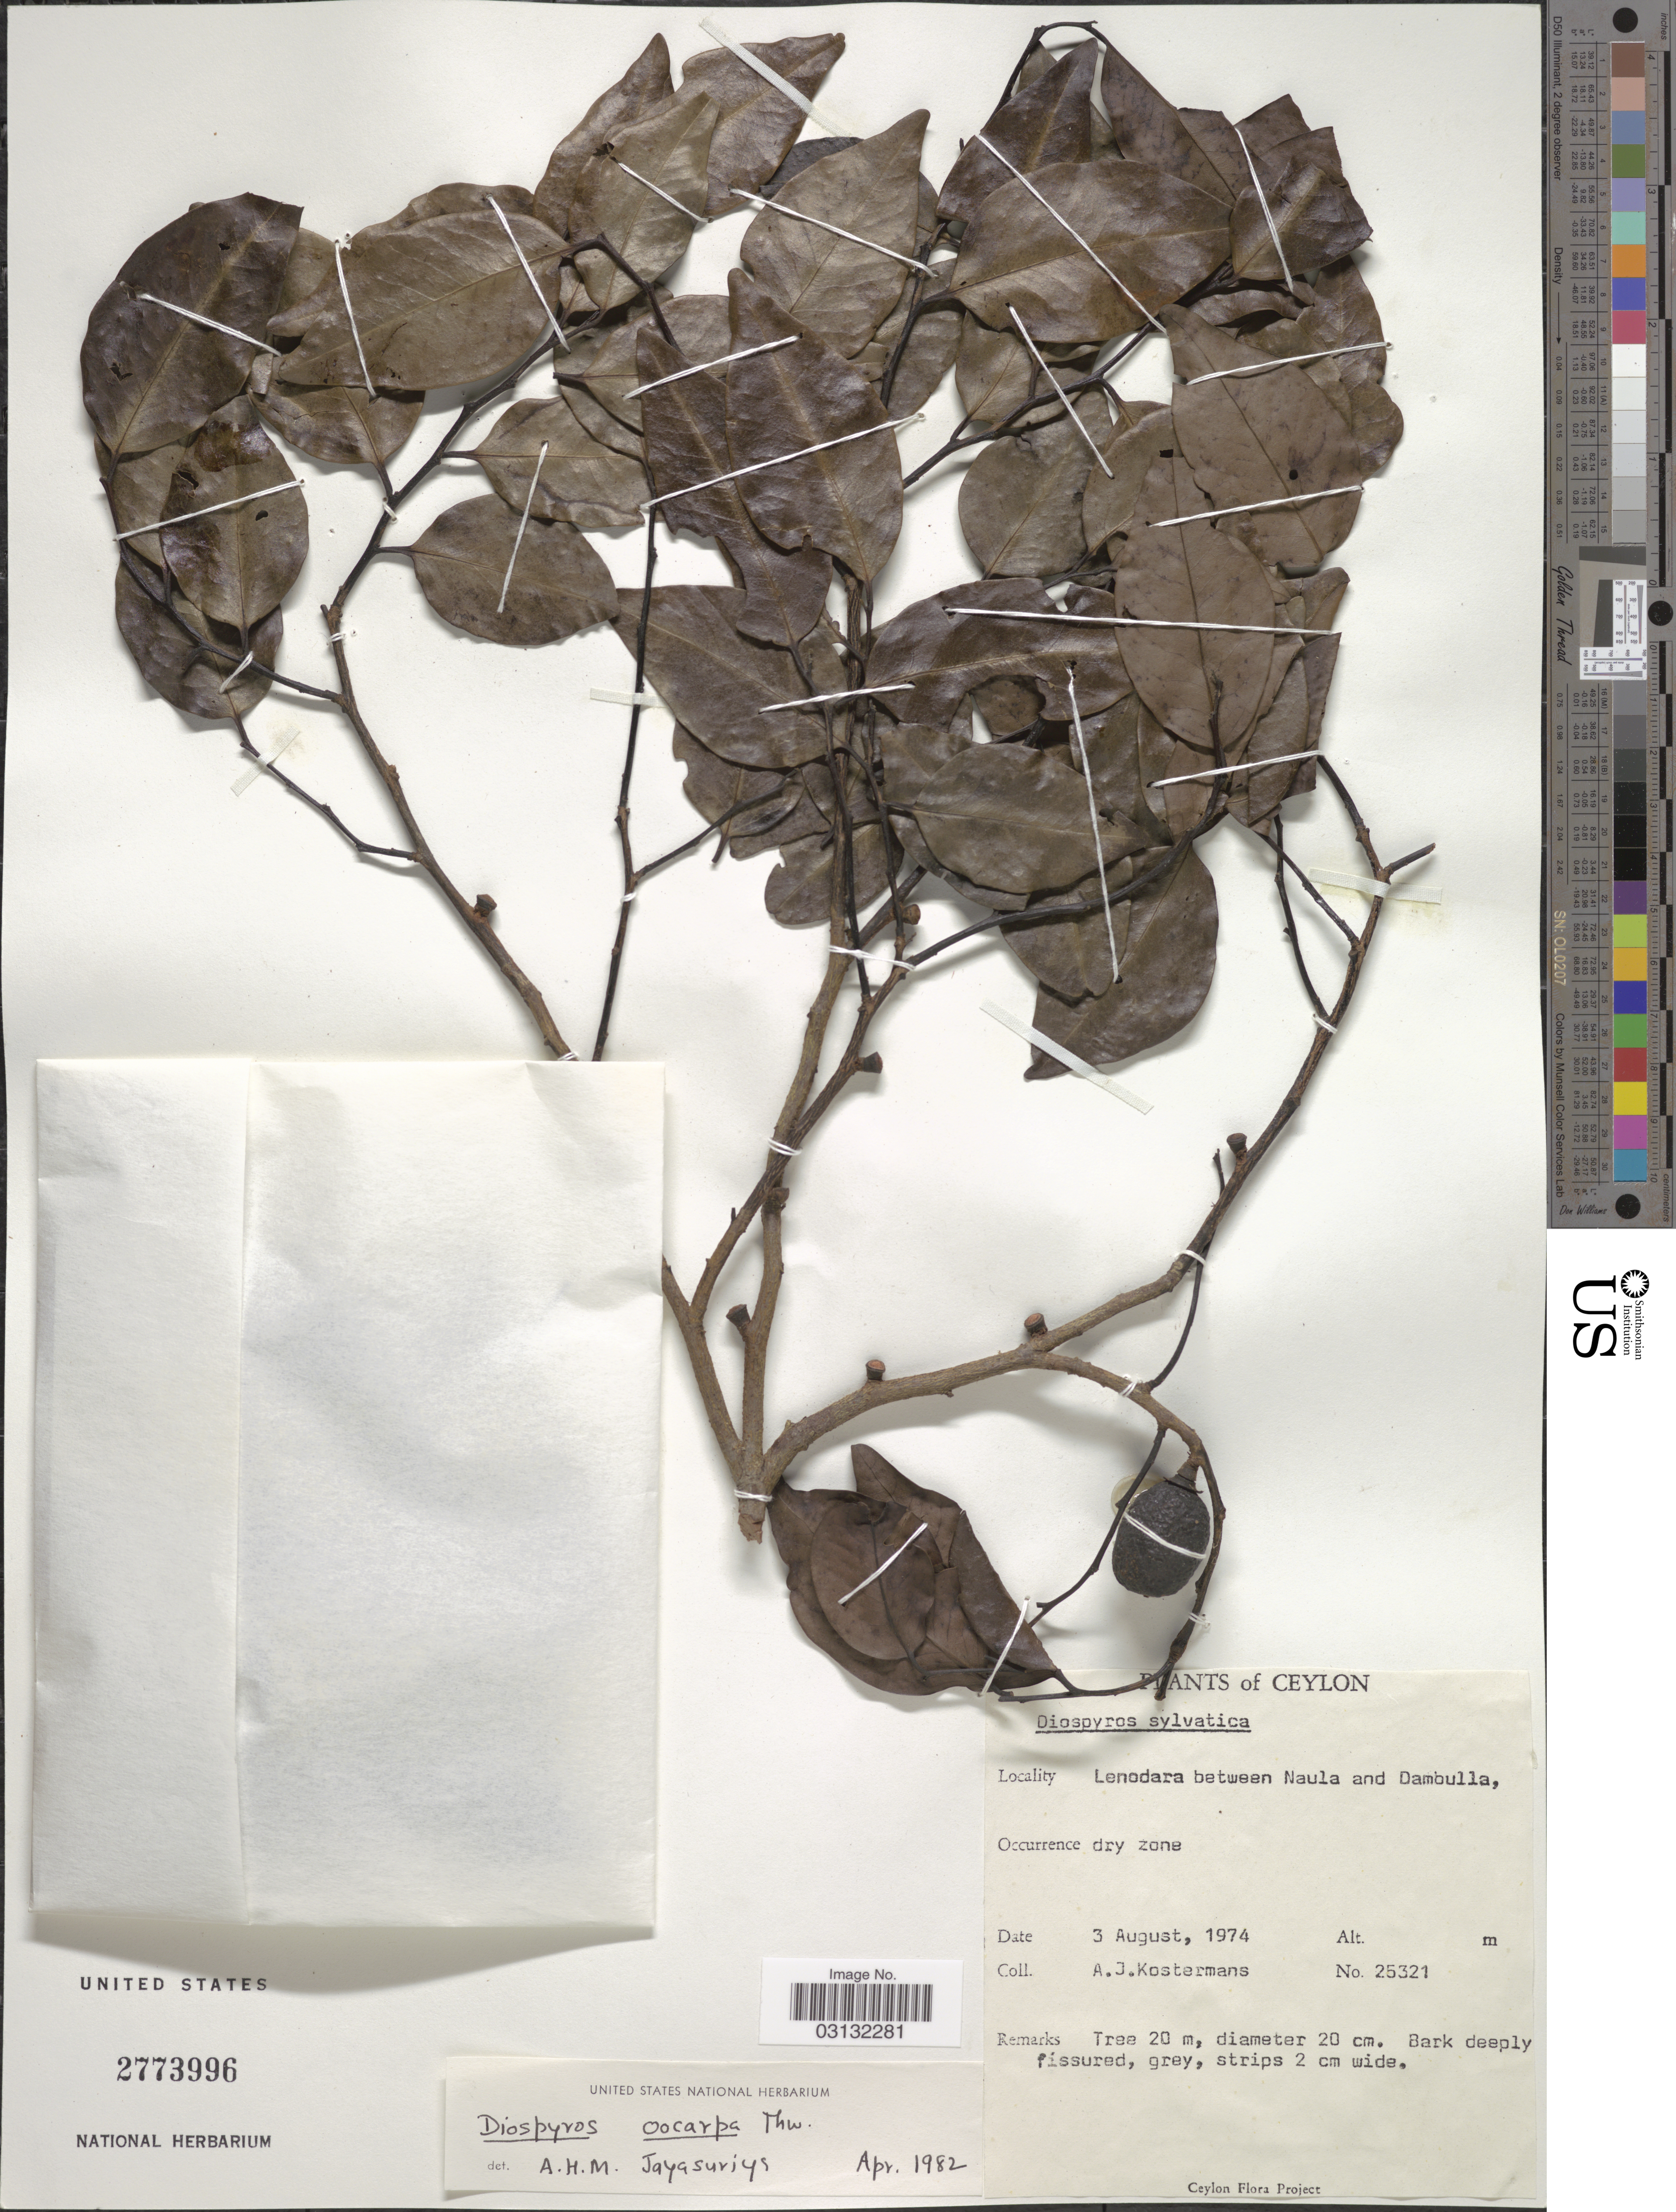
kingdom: Plantae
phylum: Tracheophyta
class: Magnoliopsida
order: Ericales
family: Ebenaceae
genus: Diospyros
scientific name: Diospyros oocarpa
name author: Thwaites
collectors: A. J. G. Kostermans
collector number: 25321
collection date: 1974-08-03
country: Sri Lanka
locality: Ceylon. Lenodara between Naula and Dambulla.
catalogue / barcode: US 2773996